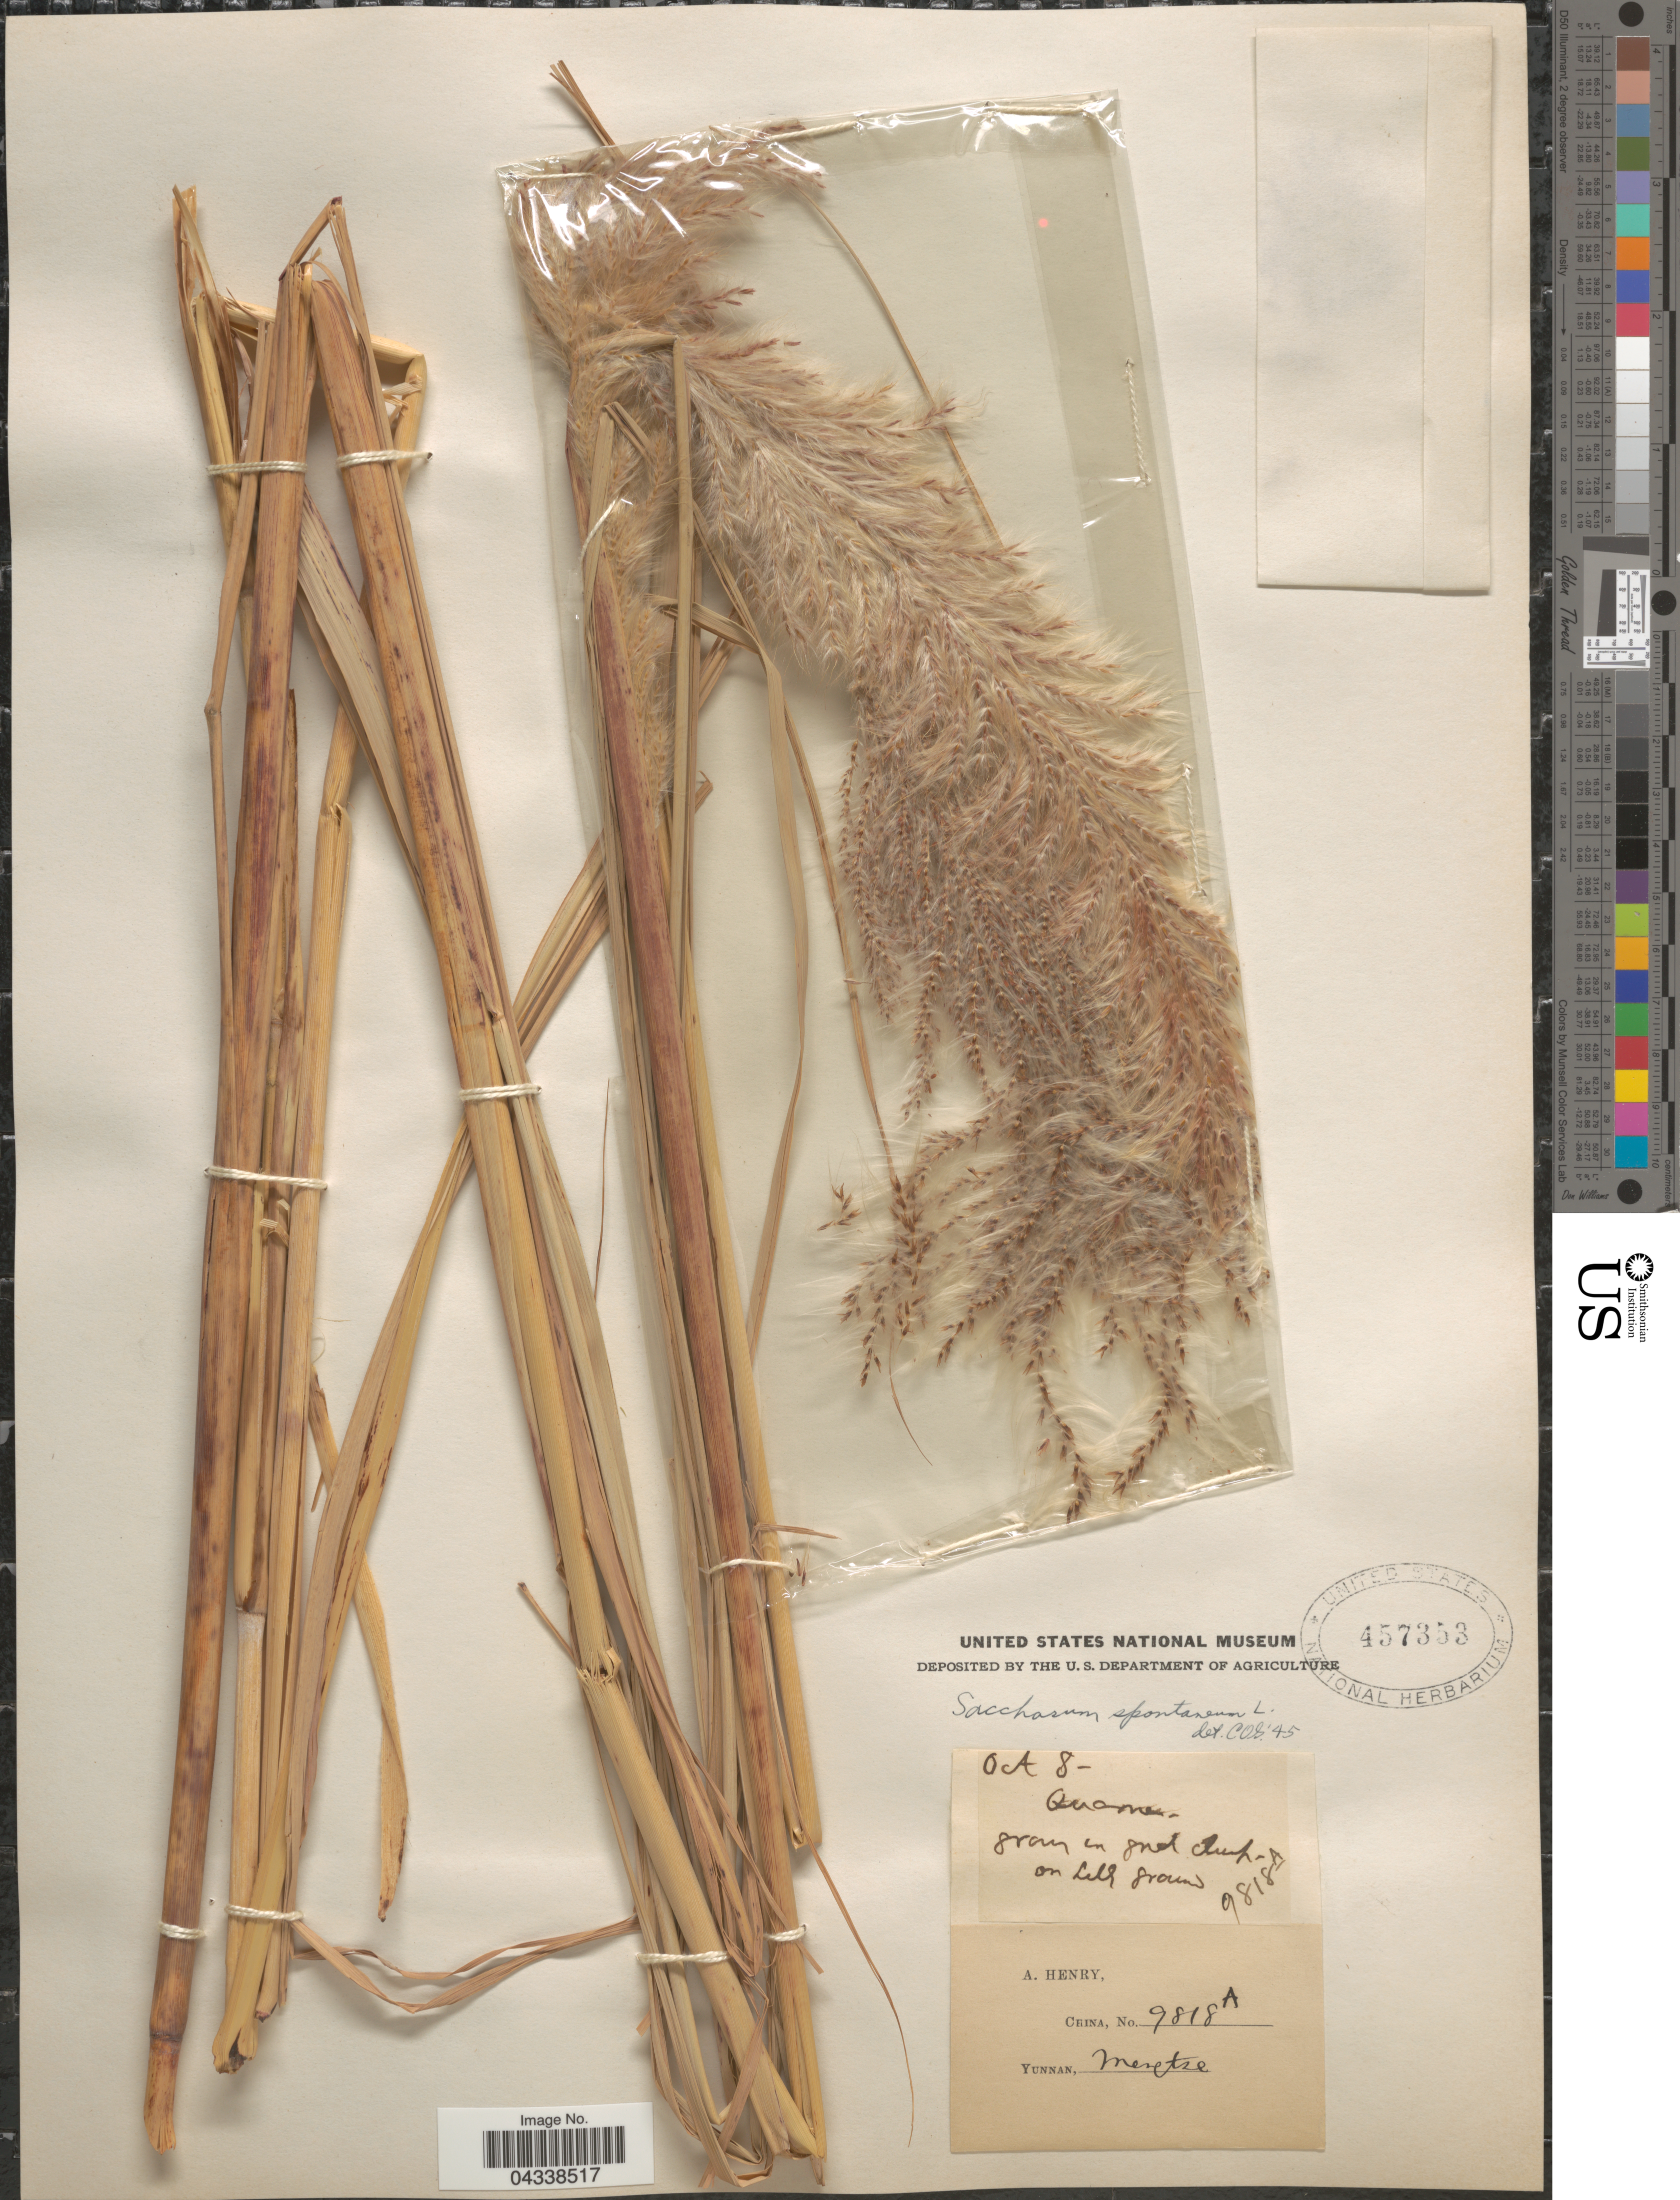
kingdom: Plantae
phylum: Tracheophyta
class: Liliopsida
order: Poales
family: Poaceae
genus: Saccharum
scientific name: Saccharum spontaneum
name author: L.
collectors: A. Henry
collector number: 9818A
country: China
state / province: Yunnan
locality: Mengtze.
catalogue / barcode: US 457353